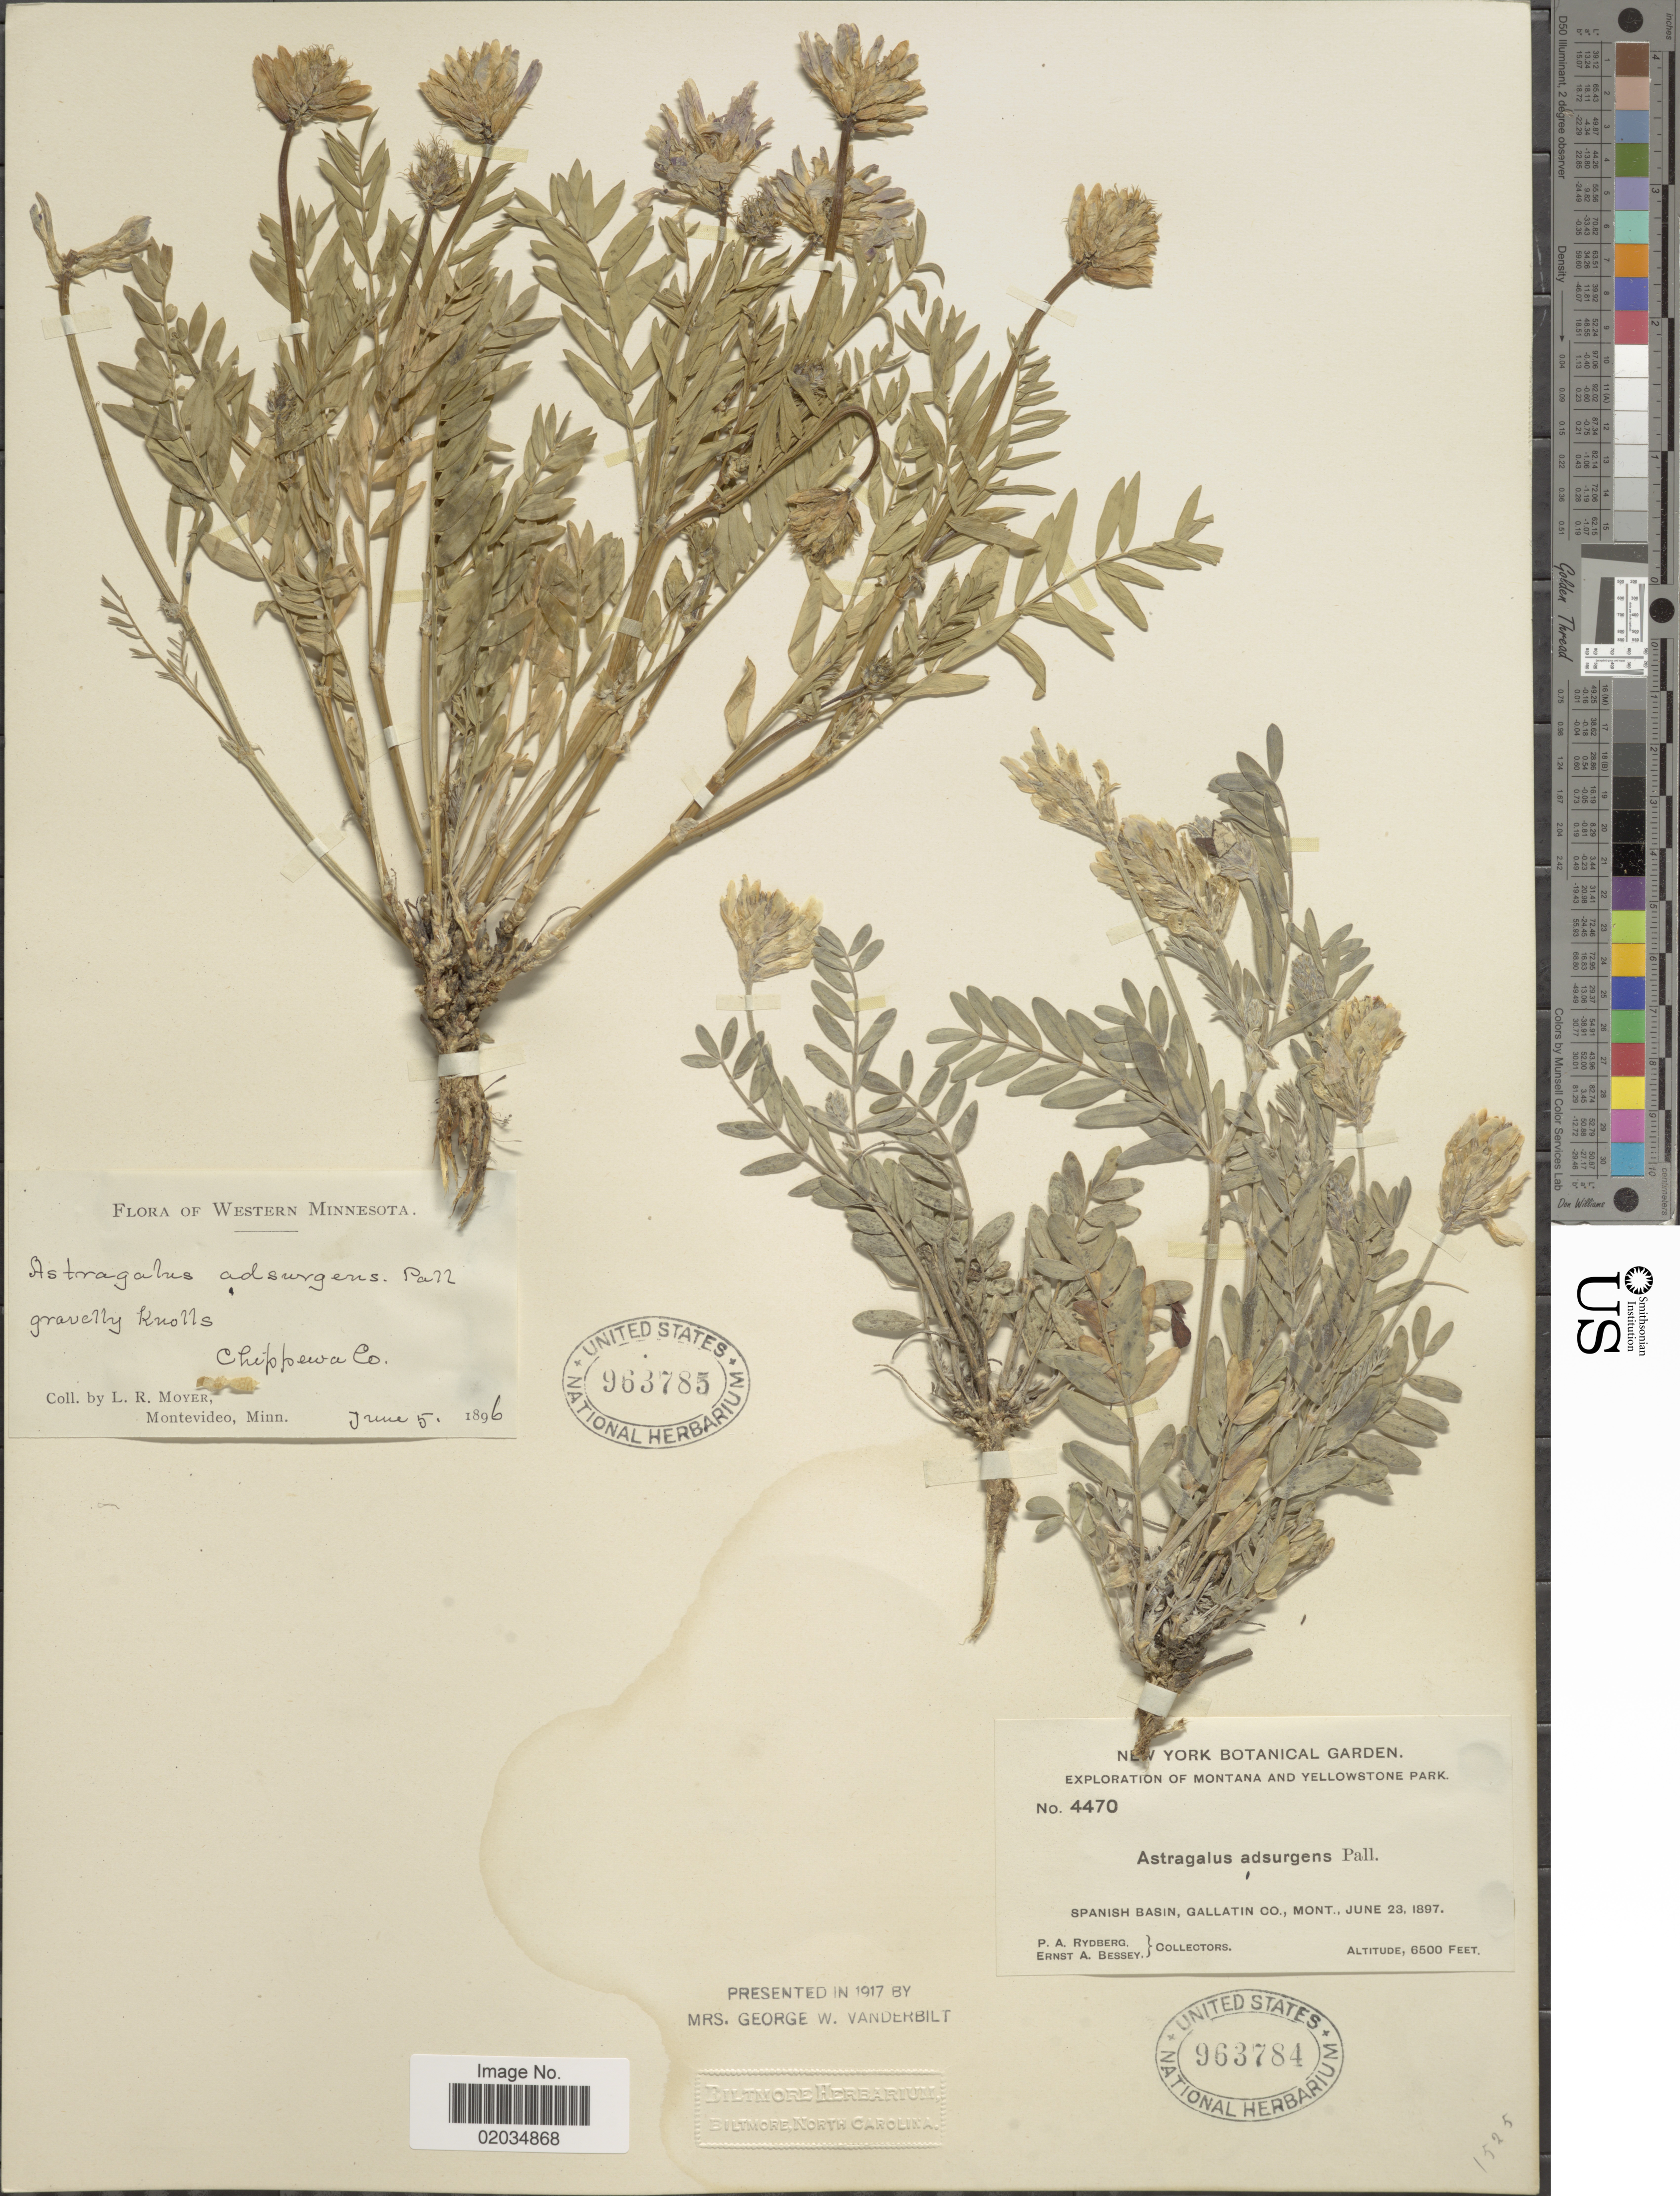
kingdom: Plantae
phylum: Tracheophyta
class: Magnoliopsida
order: Fabales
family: Fabaceae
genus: Astragalus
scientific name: Astragalus striatus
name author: Nutt.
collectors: P. A. Rydberg & E. A. Bessey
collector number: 4470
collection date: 1897-06-23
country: United States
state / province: Montana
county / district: Gallatin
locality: Yellowstone Park. Spanish Basin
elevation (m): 1981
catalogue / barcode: US 963784